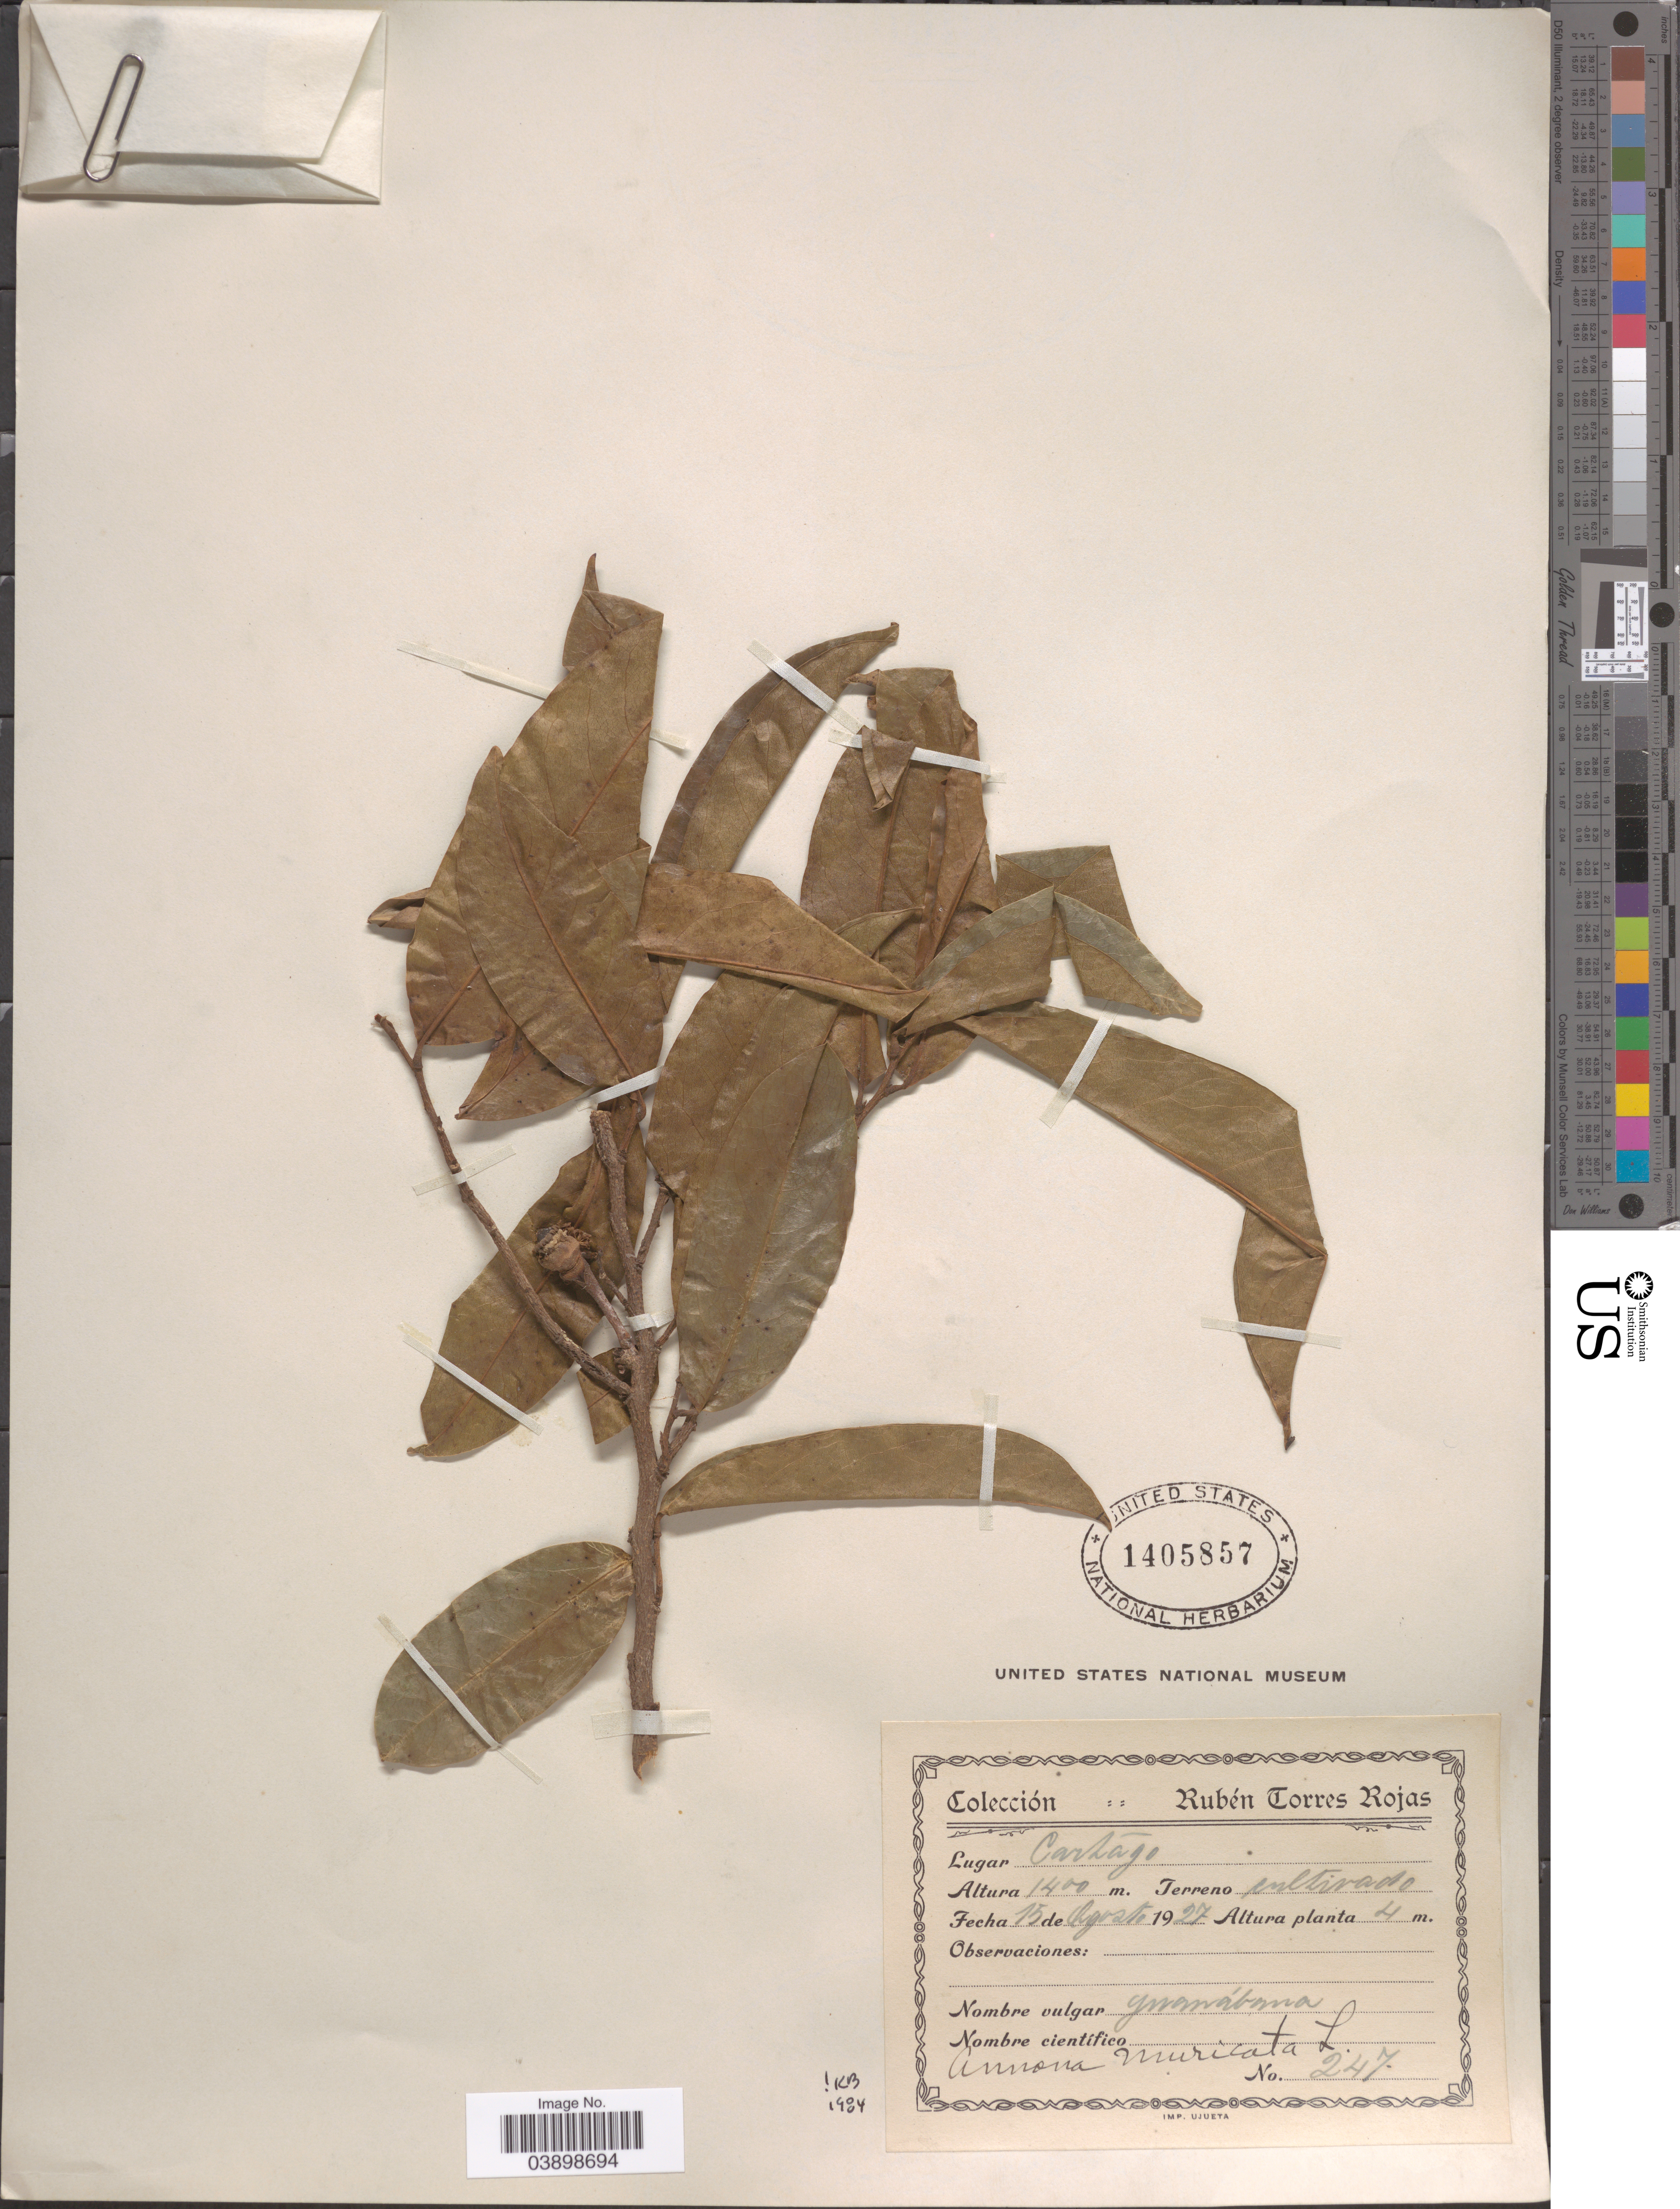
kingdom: Plantae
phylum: Tracheophyta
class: Magnoliopsida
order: Magnoliales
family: Annonaceae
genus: Annona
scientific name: Annona muricata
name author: L.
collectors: R. Torres Rojas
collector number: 247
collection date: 1927-08-15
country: Costa Rica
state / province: Cartago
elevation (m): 1400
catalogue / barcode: US 1405857